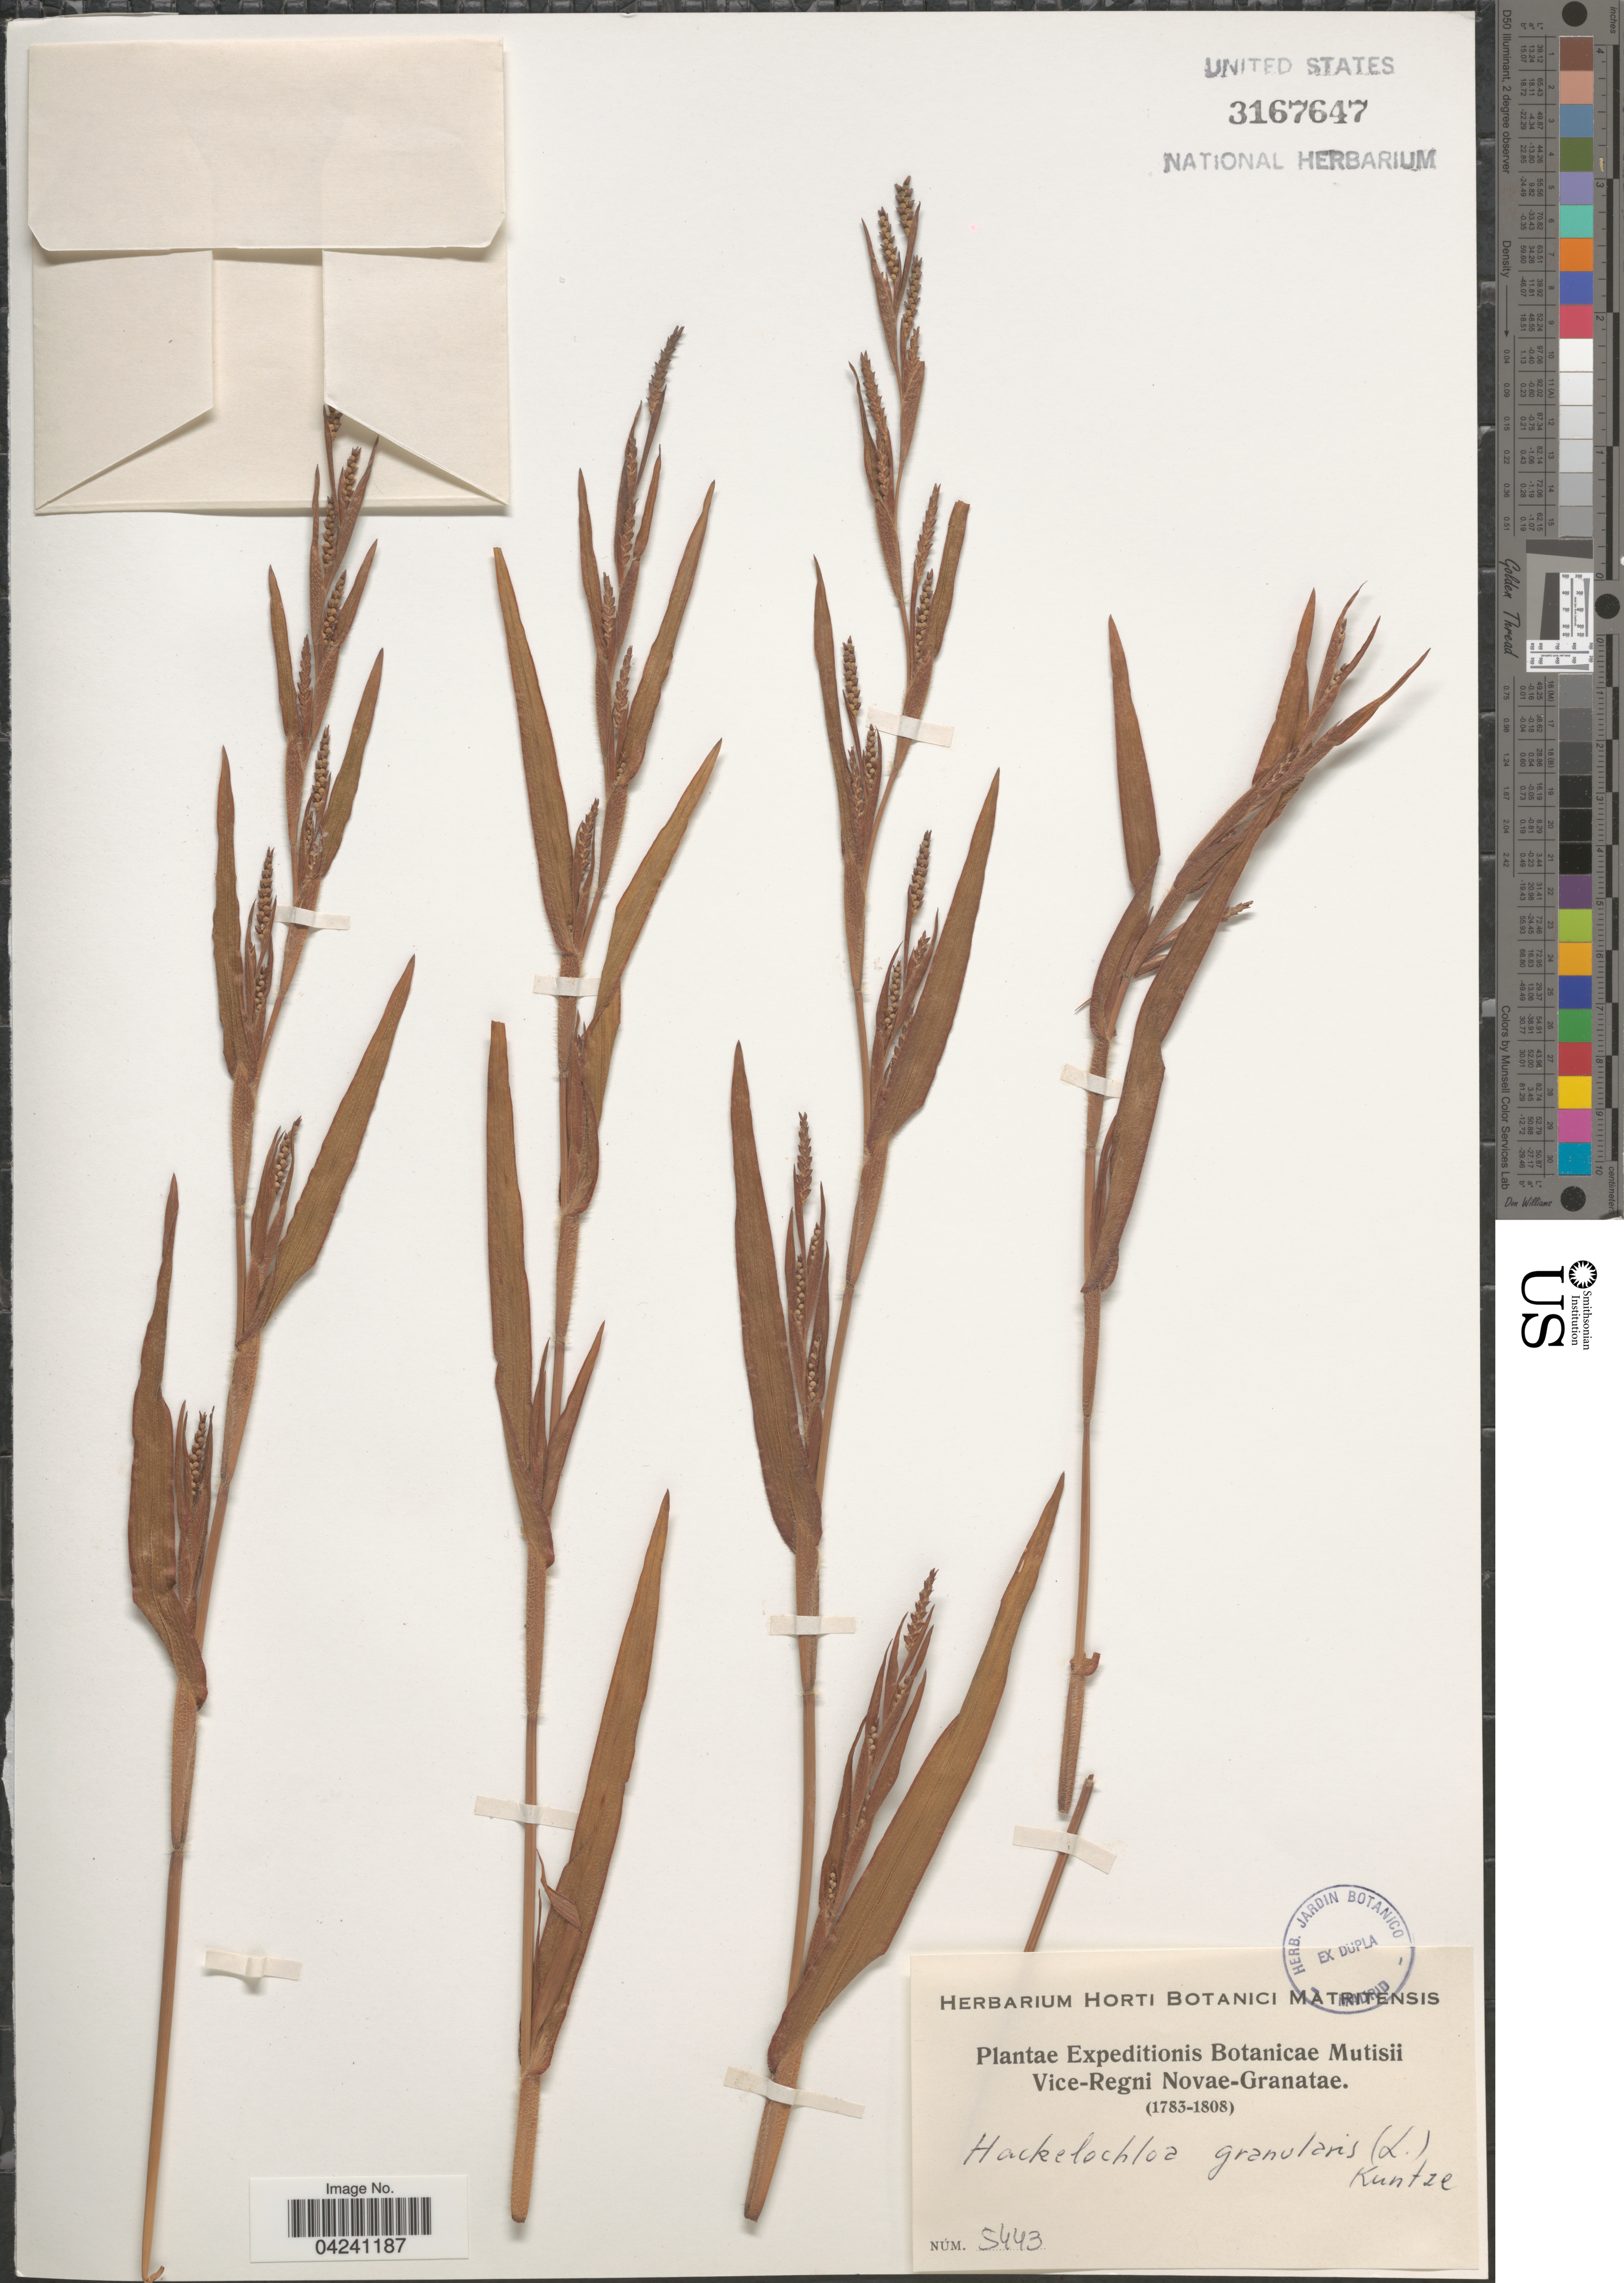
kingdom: Plantae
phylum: Tracheophyta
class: Liliopsida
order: Poales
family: Poaceae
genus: Hackelochloa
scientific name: Hackelochloa granularis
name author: (L.) Kuntze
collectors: Expeditions Botanicae Mutisii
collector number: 5443*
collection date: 1783/1808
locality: Expeditionis Botanicae Mutisii Vice-Regni Novae-Granatae (1783-1808).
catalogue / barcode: US 3167647